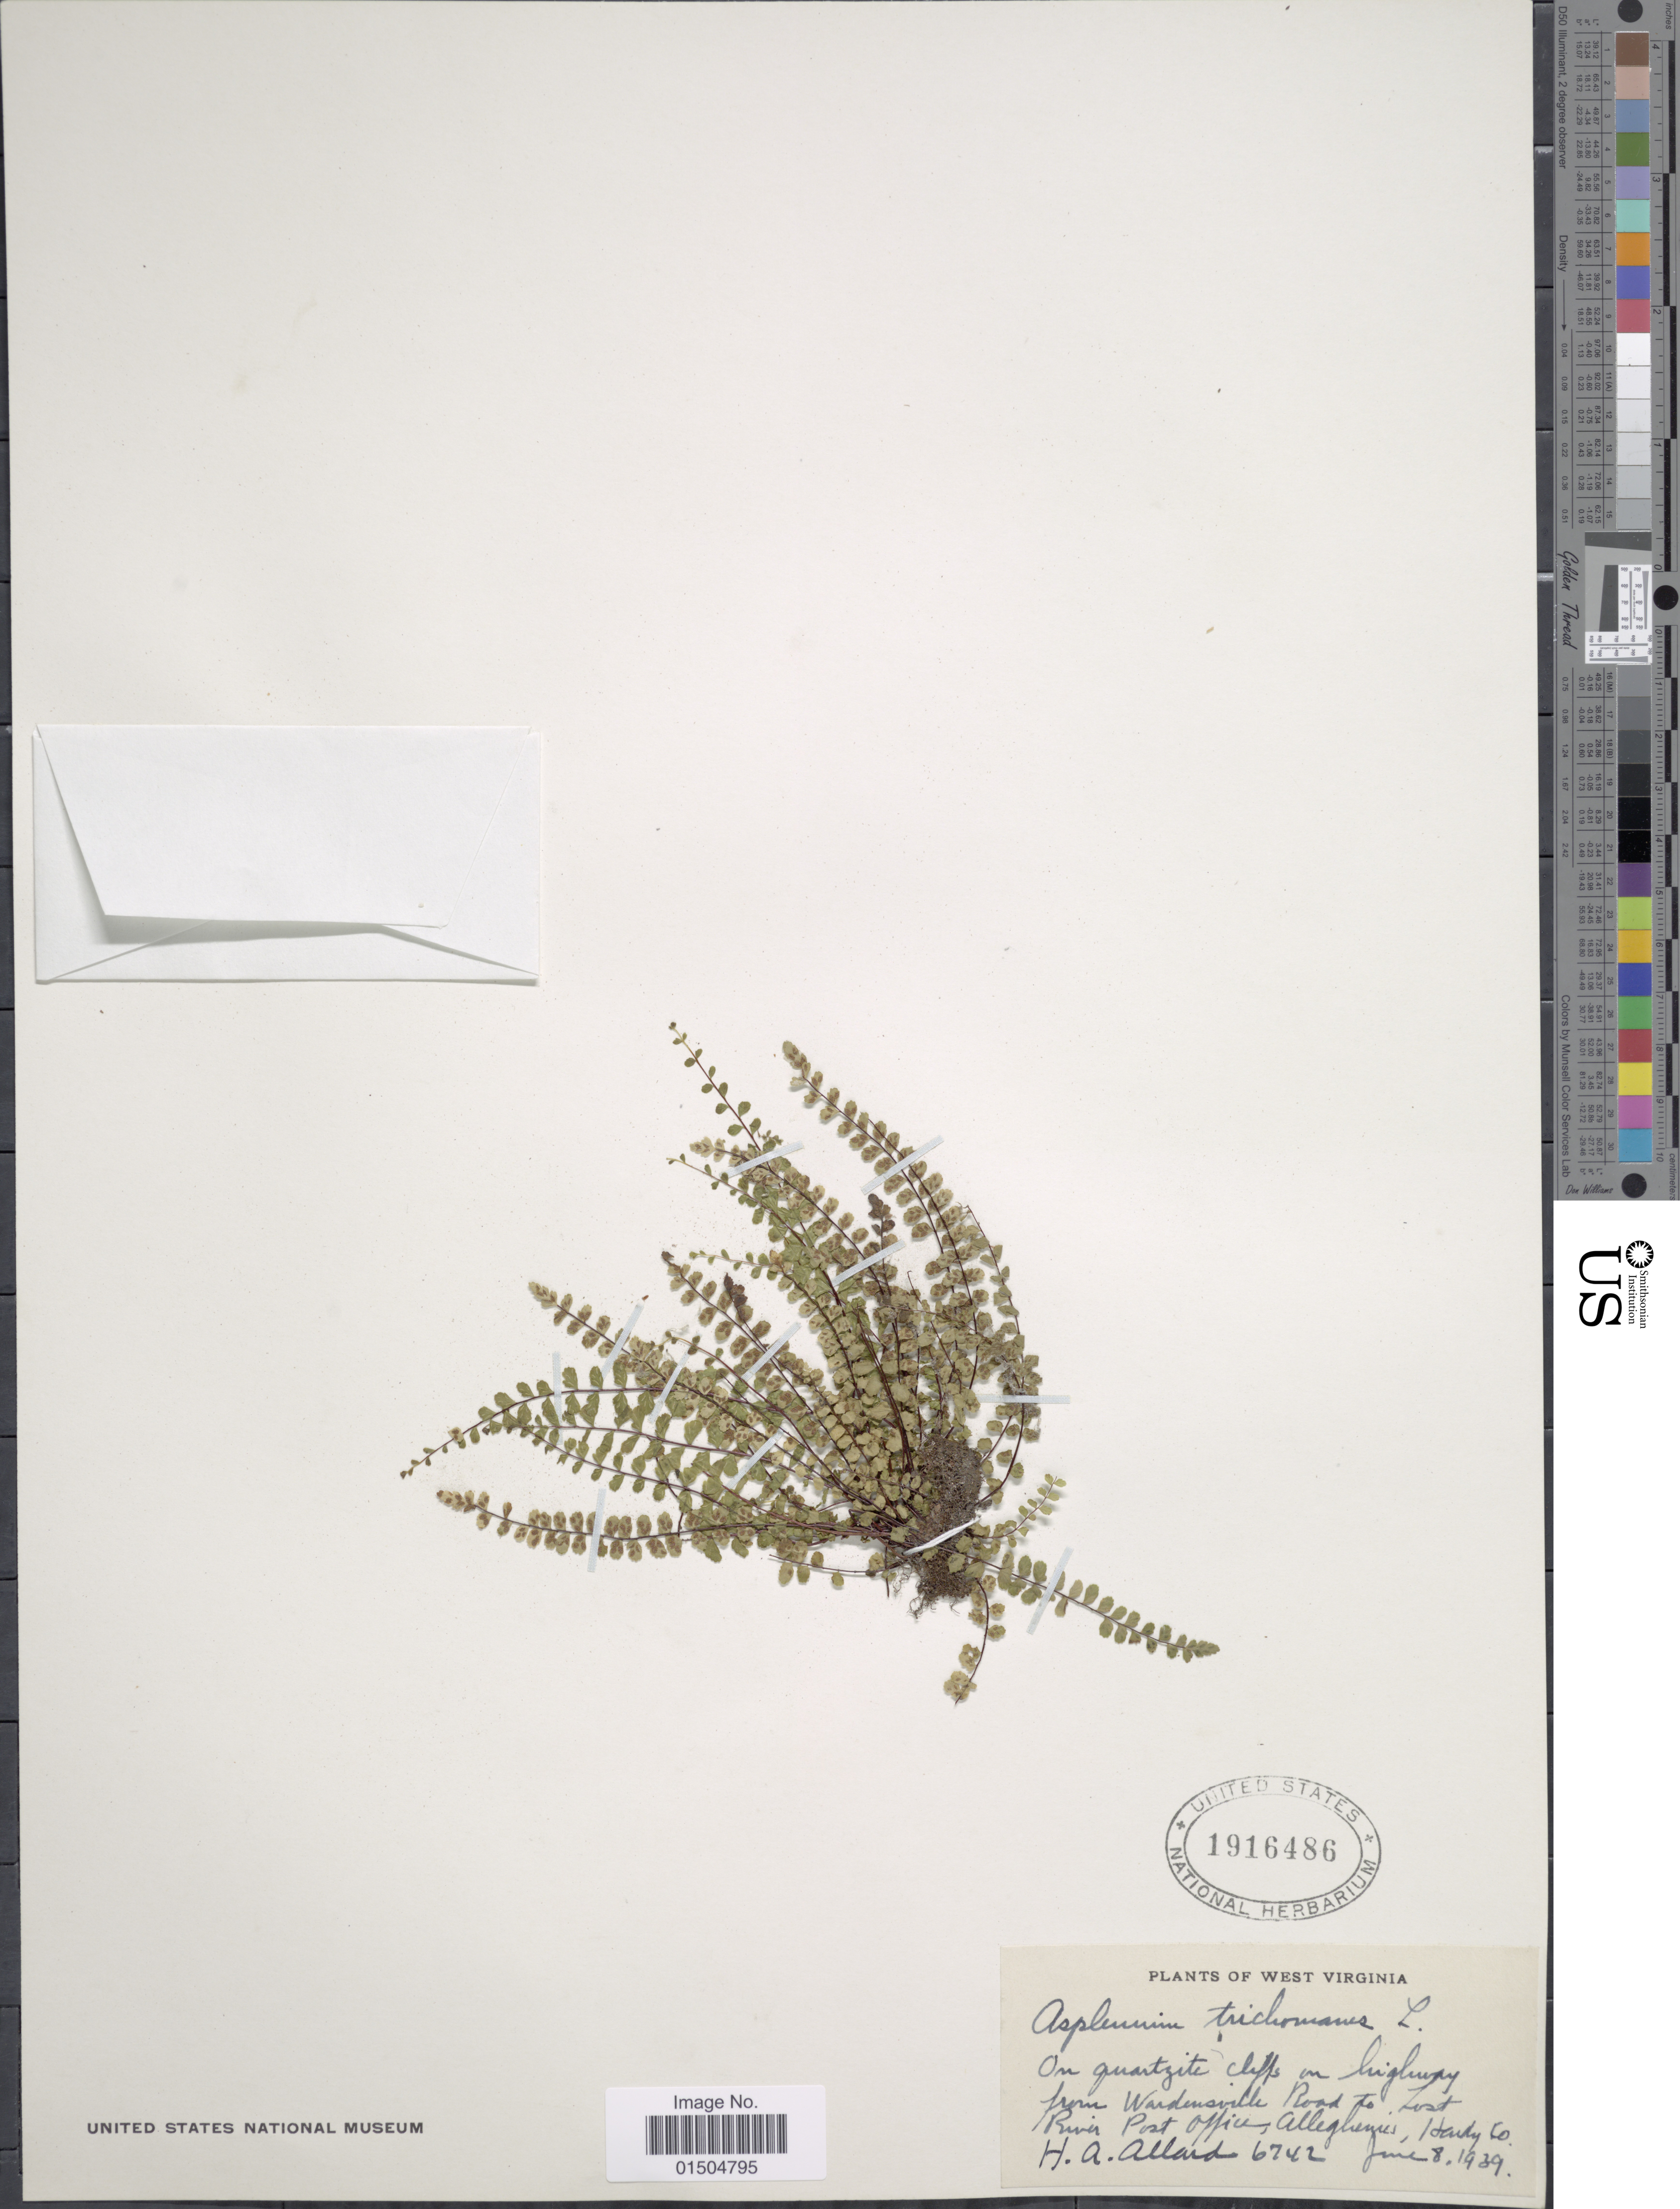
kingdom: Plantae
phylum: Tracheophyta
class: Polypodiopsida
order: Polypodiales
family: Aspleniaceae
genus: Asplenium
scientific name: Asplenium trichomanes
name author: L.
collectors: H. A. Allard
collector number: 6742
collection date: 1939-06-08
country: United States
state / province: West Virginia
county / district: Hardy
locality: On quartzite cliffs on highway from Wardensville Road to Lost River Post Office, Alleghenies, Hardy Co.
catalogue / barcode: US 1916486